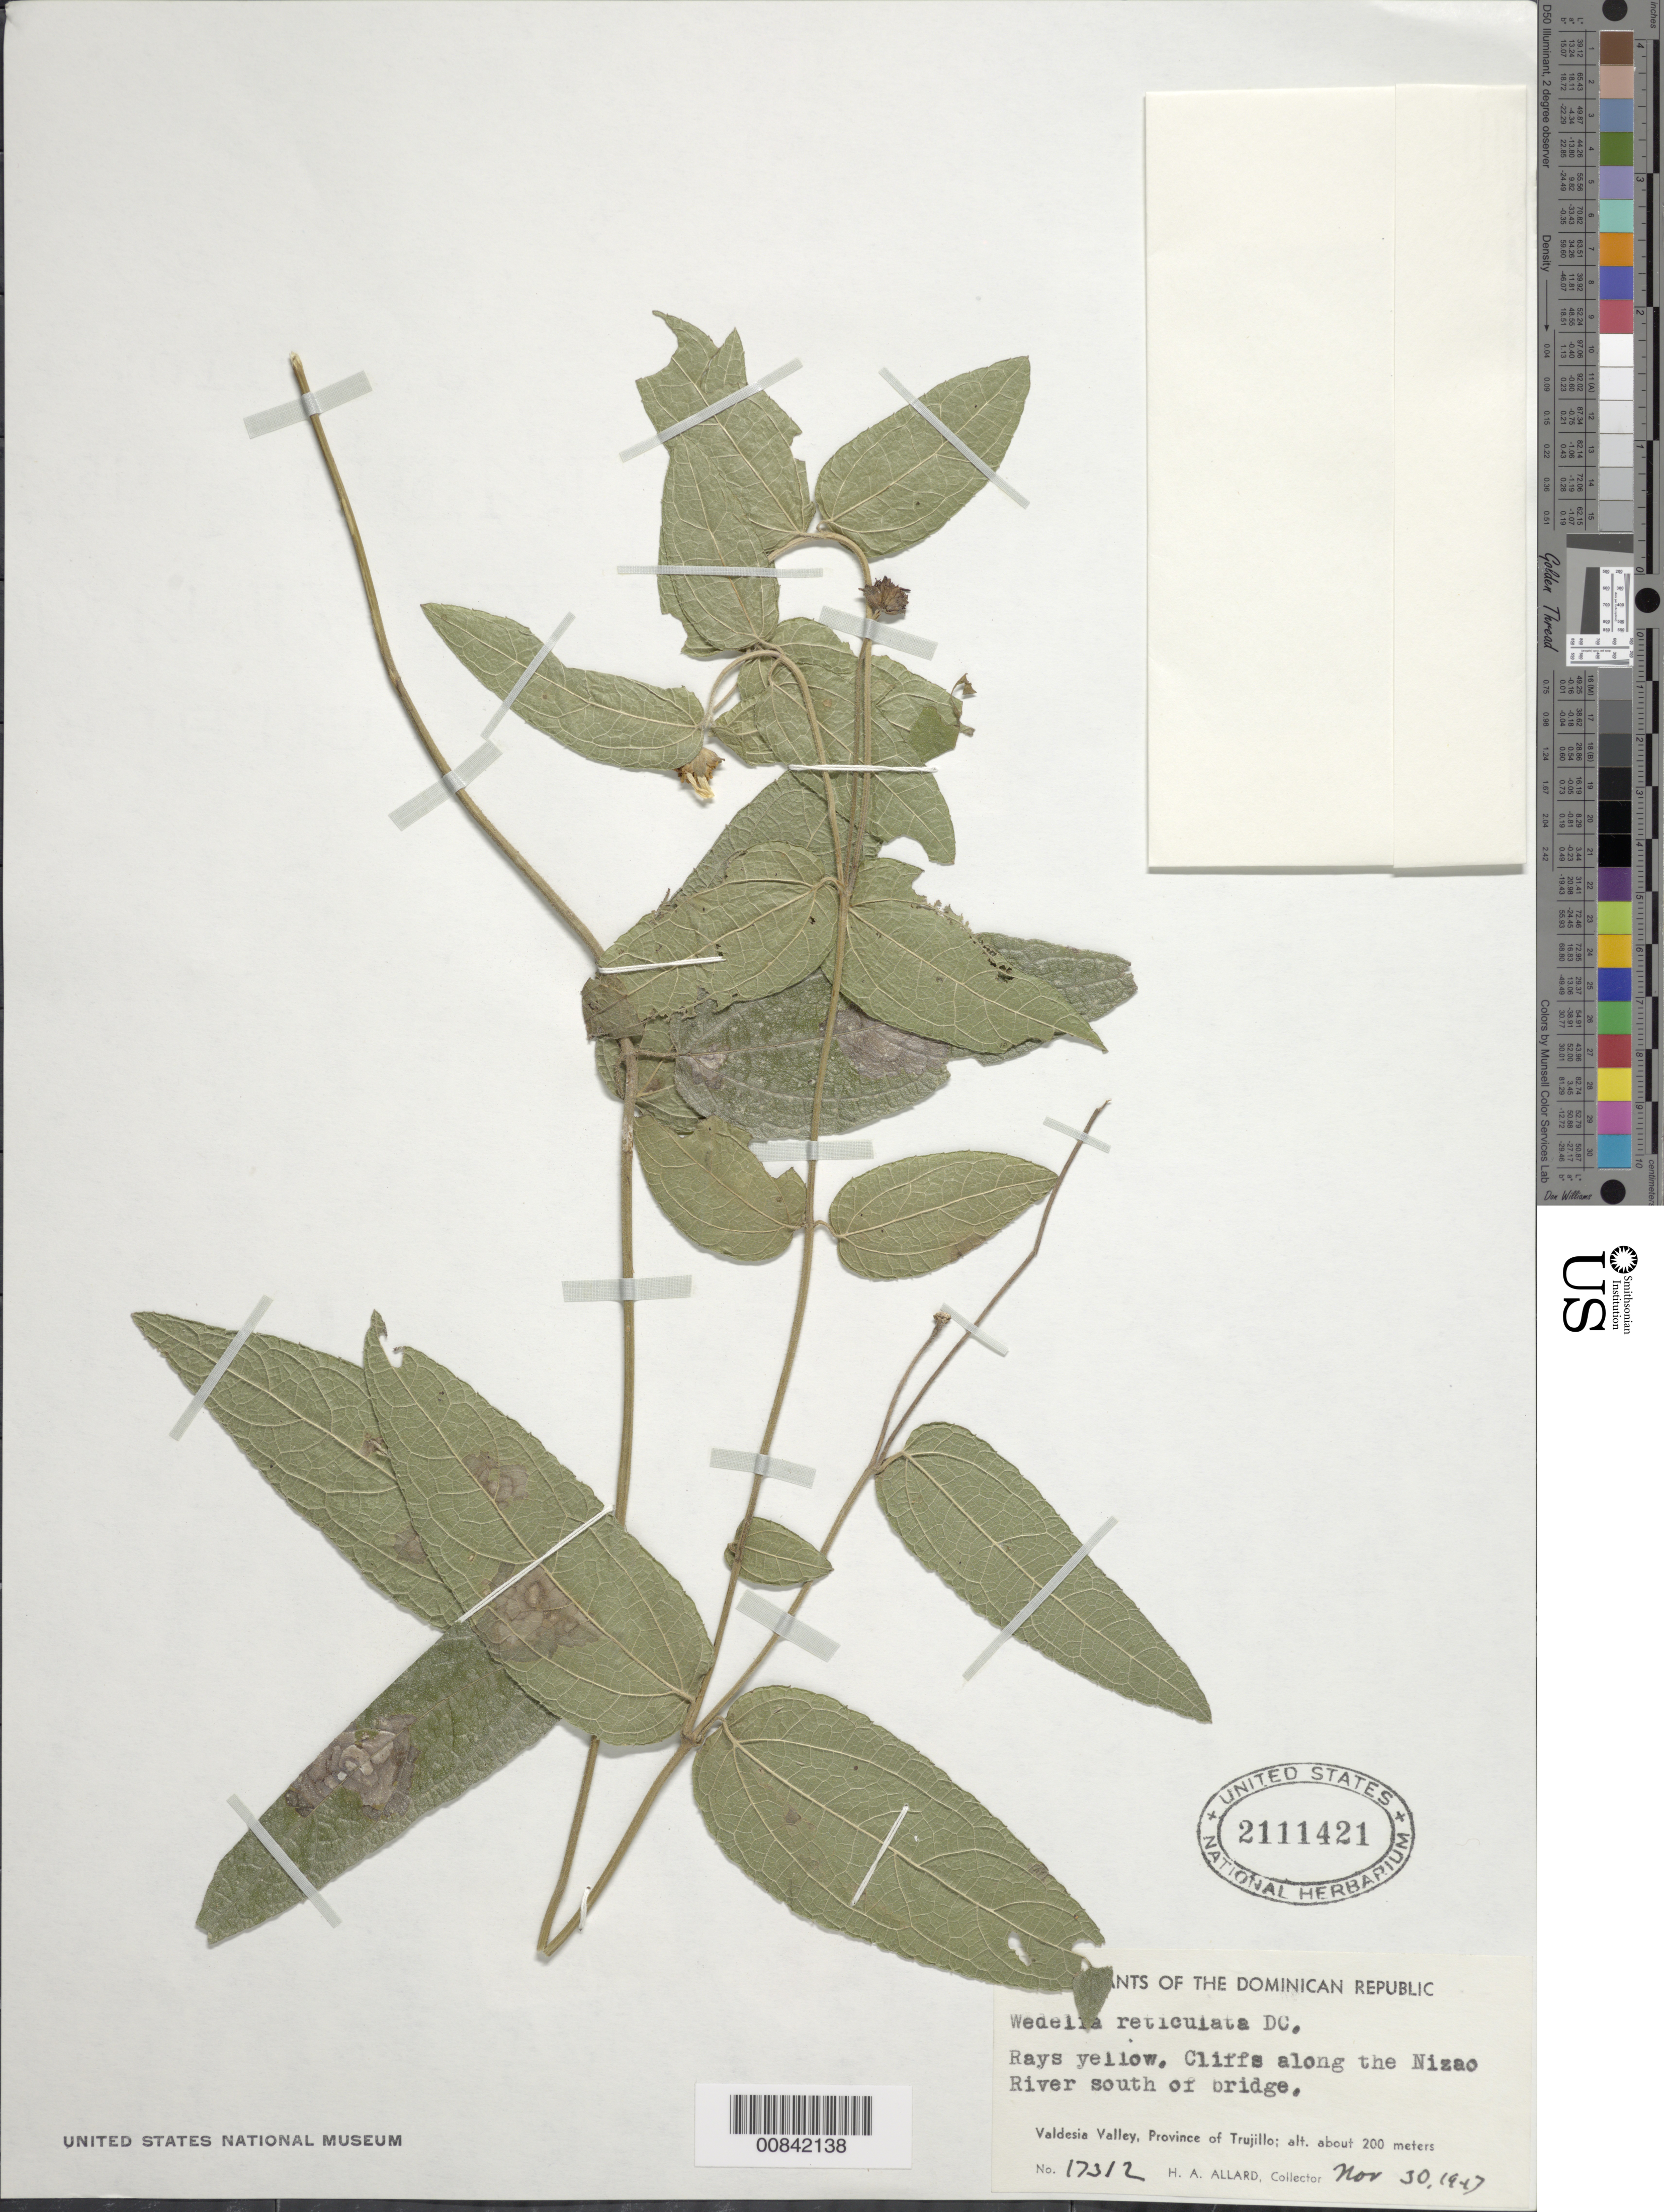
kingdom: Plantae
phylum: Tracheophyta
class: Magnoliopsida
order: Asterales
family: Asteraceae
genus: Wedelia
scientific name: Wedelia reticulata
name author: DC.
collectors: H. A. Allard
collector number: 17312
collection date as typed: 30 Nov 1947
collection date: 1947-11-30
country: Dominican Republic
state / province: San Cristobal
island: Hispaniola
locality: Valdesia Valley, along the Nizao River, S of bridge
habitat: Cliffs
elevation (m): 200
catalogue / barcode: US 2111421